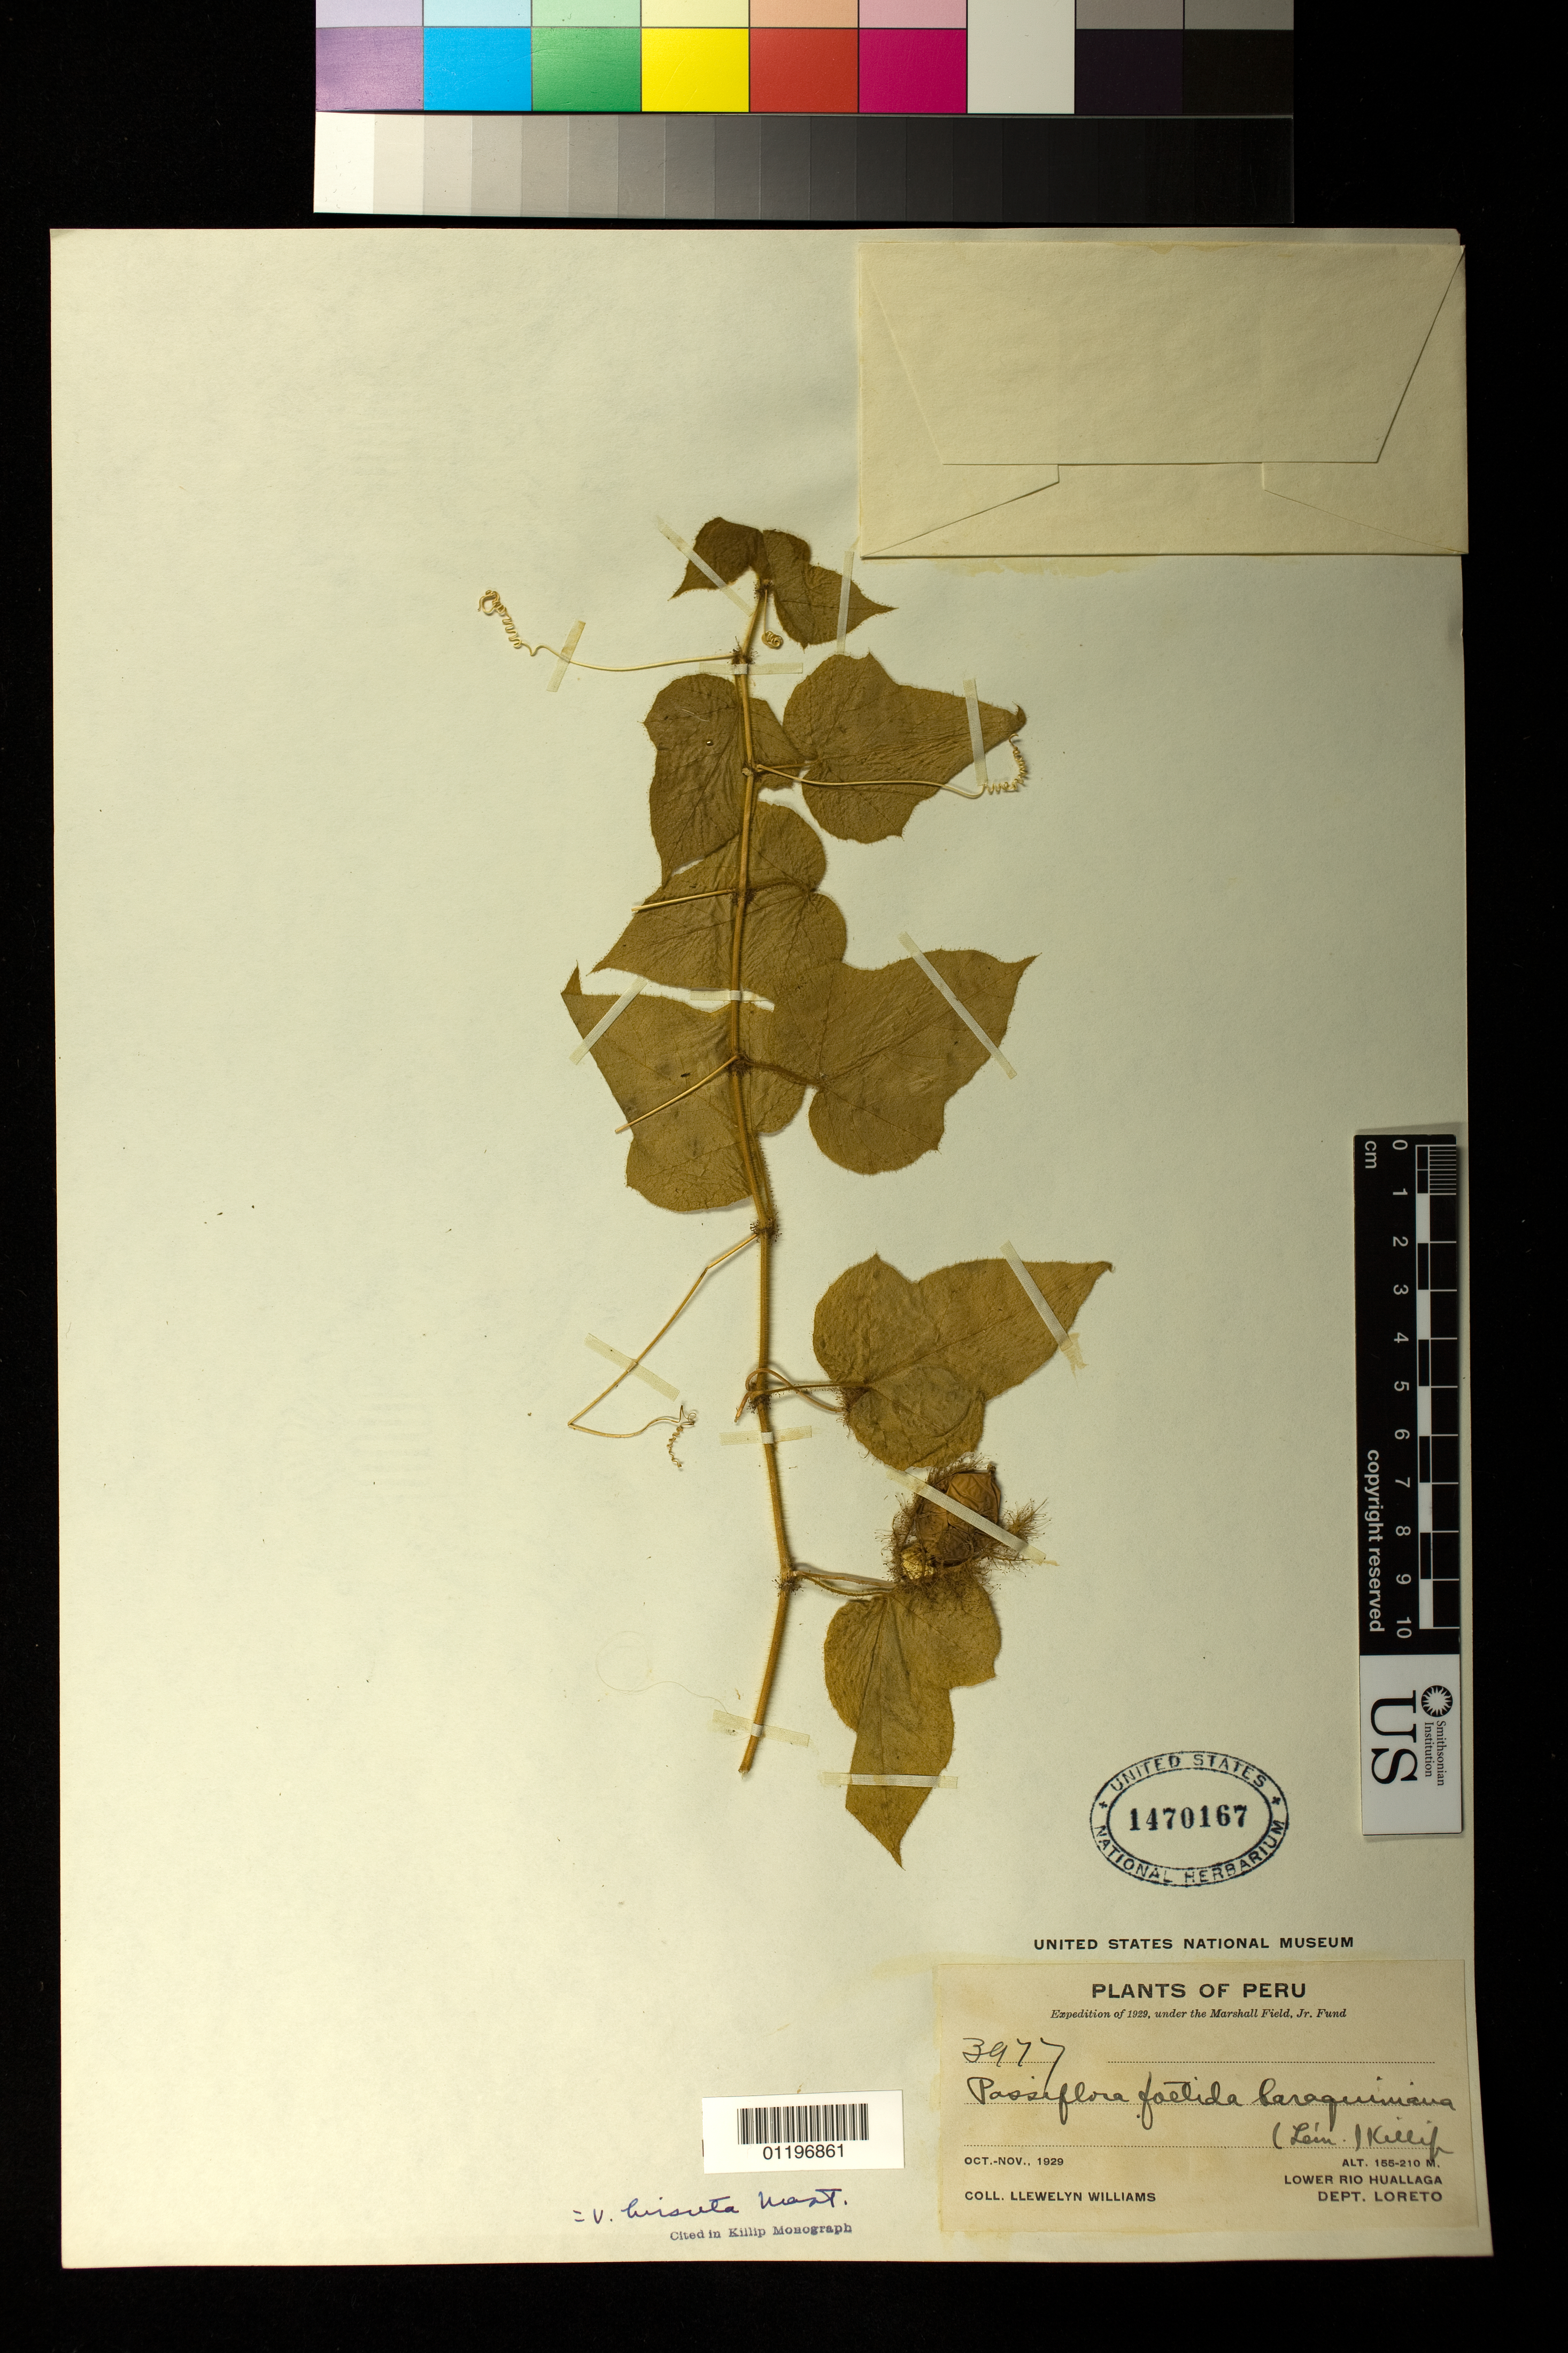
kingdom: Plantae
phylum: Tracheophyta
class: Magnoliopsida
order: Malpighiales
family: Passifloraceae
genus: Passiflora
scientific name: Passiflora foetida var. hirsuta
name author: (L.) Mast.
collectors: Ll. Williams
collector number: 3977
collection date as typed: Oct 1929 to -- Nov 1929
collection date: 1929-10/1929-11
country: Peru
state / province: Loreto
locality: lower Río Huallaga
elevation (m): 155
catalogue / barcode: US 1470167